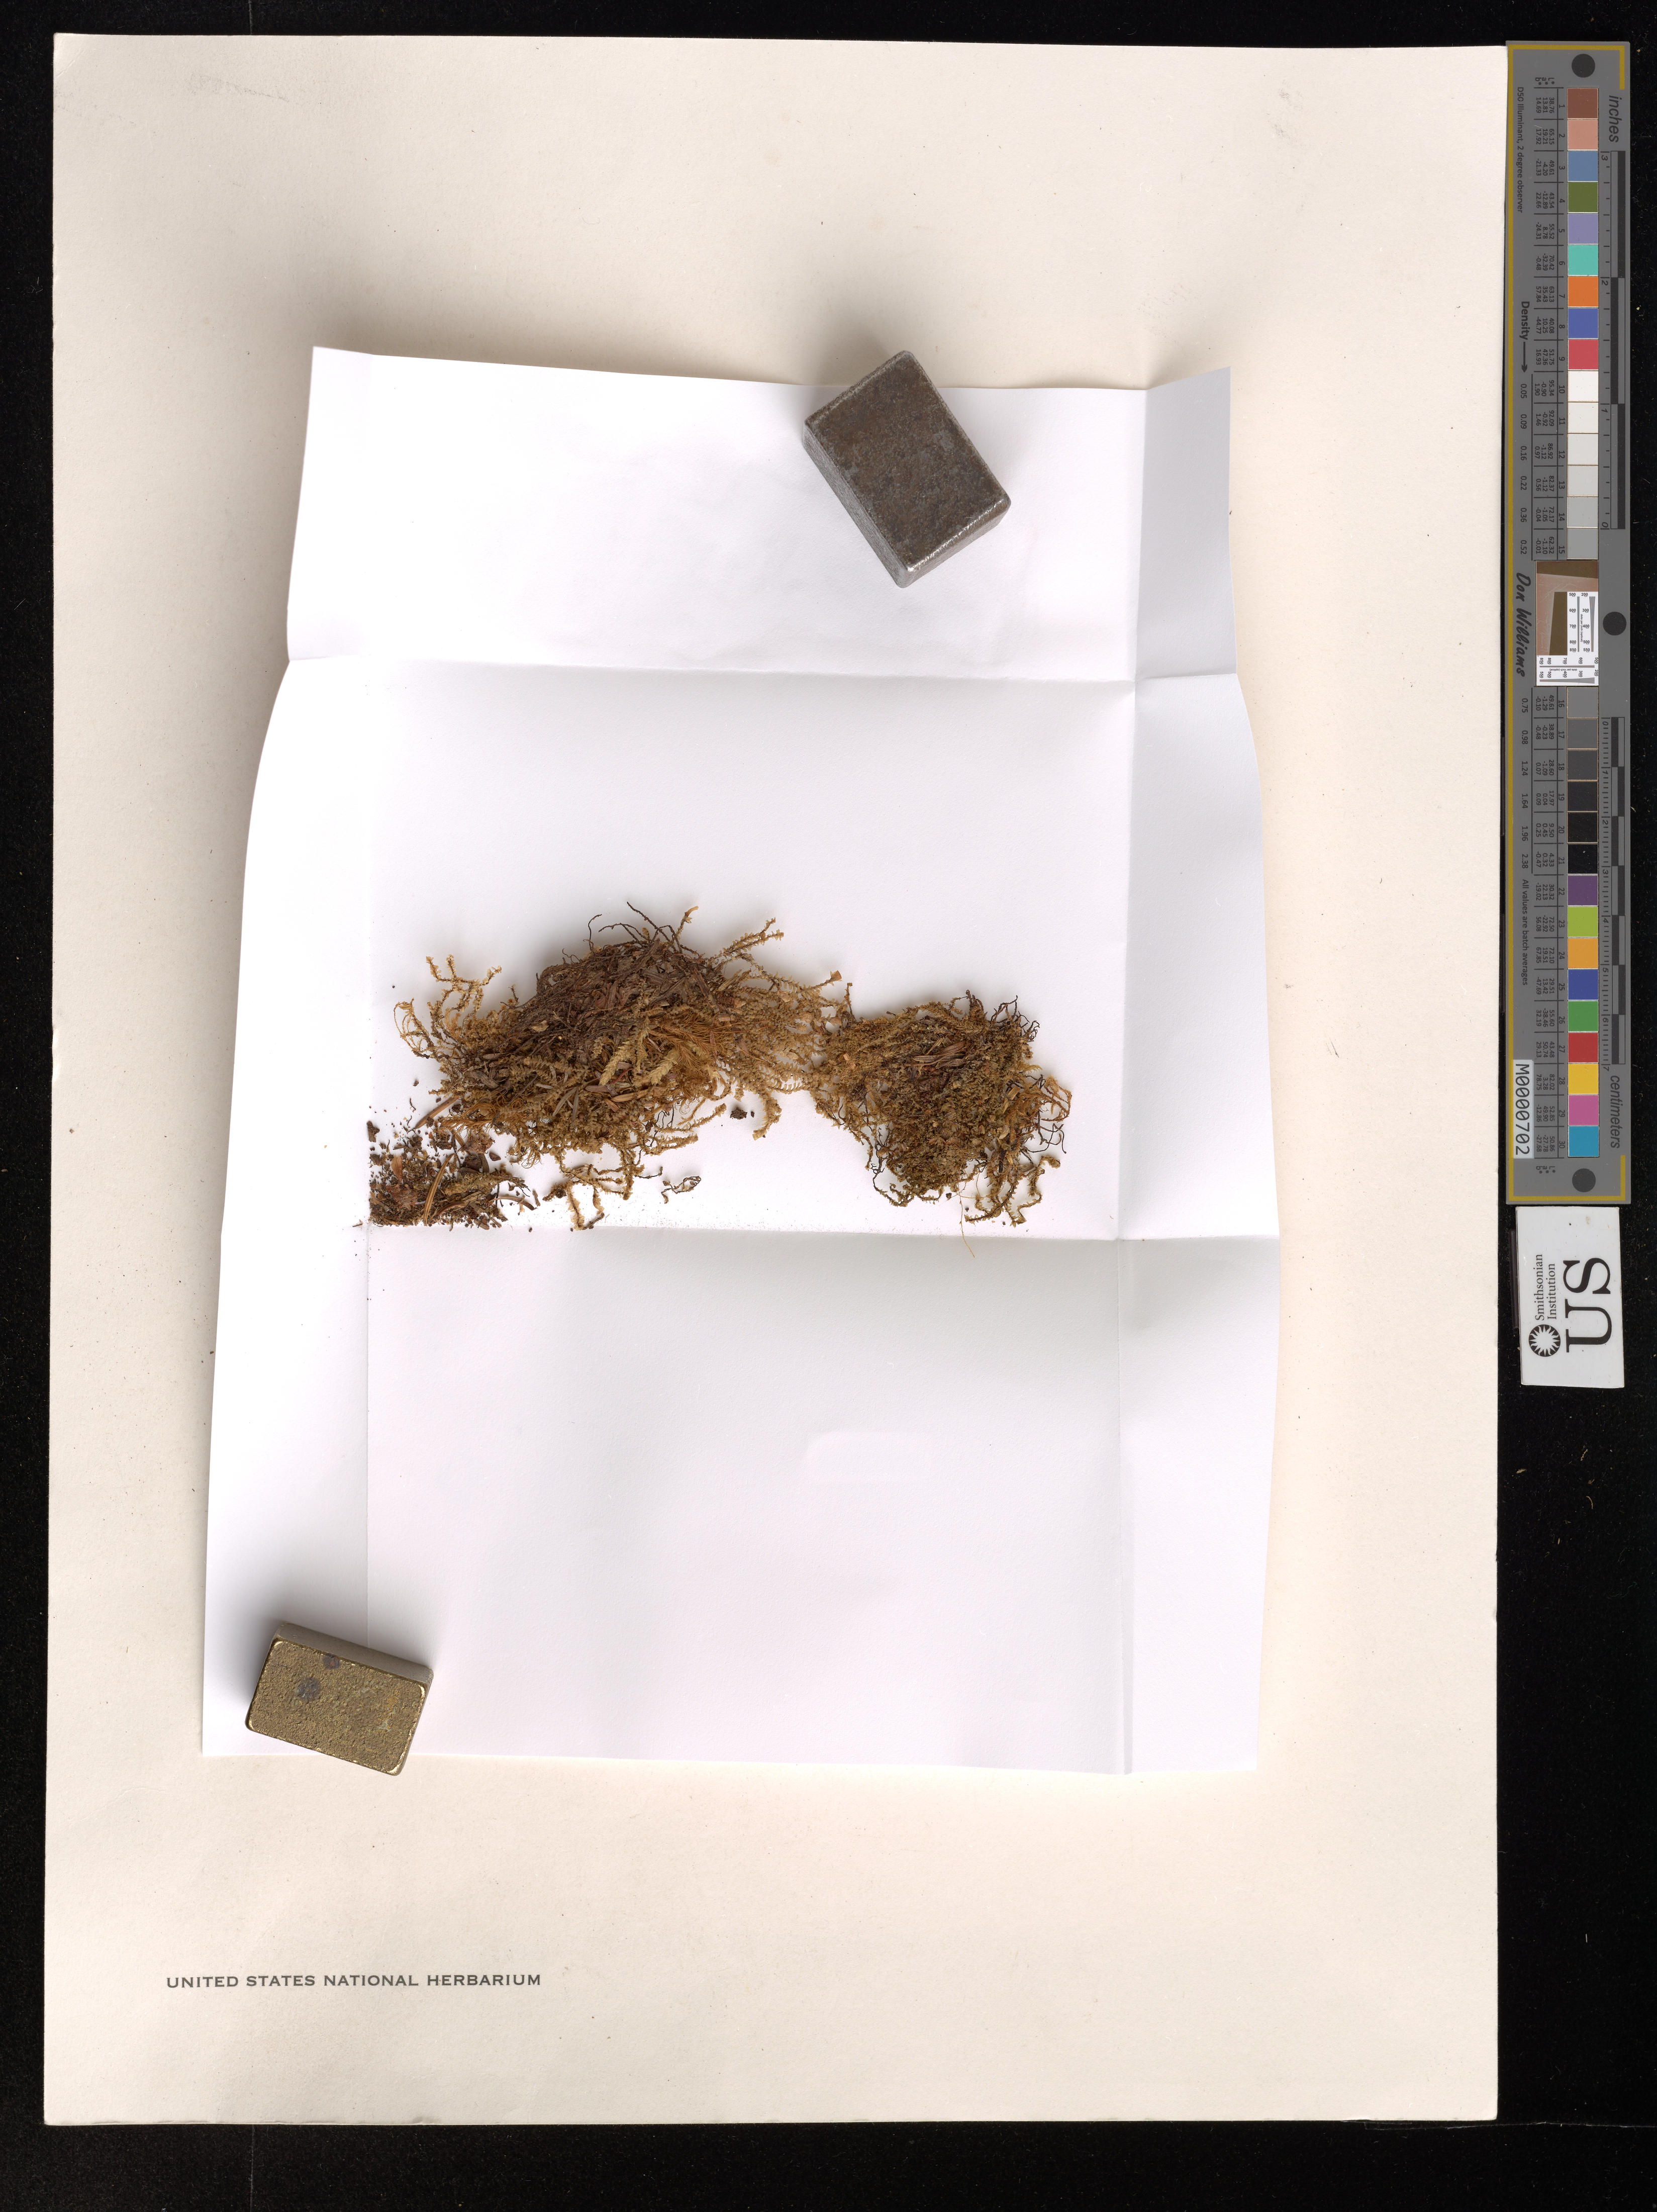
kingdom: Plantae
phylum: Marchantiophyta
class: Jungermanniopsida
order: Jungermanniales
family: Scapaniaceae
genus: Scapania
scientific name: Scapania bolanderi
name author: Austin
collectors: T. C. Frye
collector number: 3275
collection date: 1947-07-30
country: United States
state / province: Washington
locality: Jefferson County, Olympic National Park, Hoh River, Jackson Ranger Station.